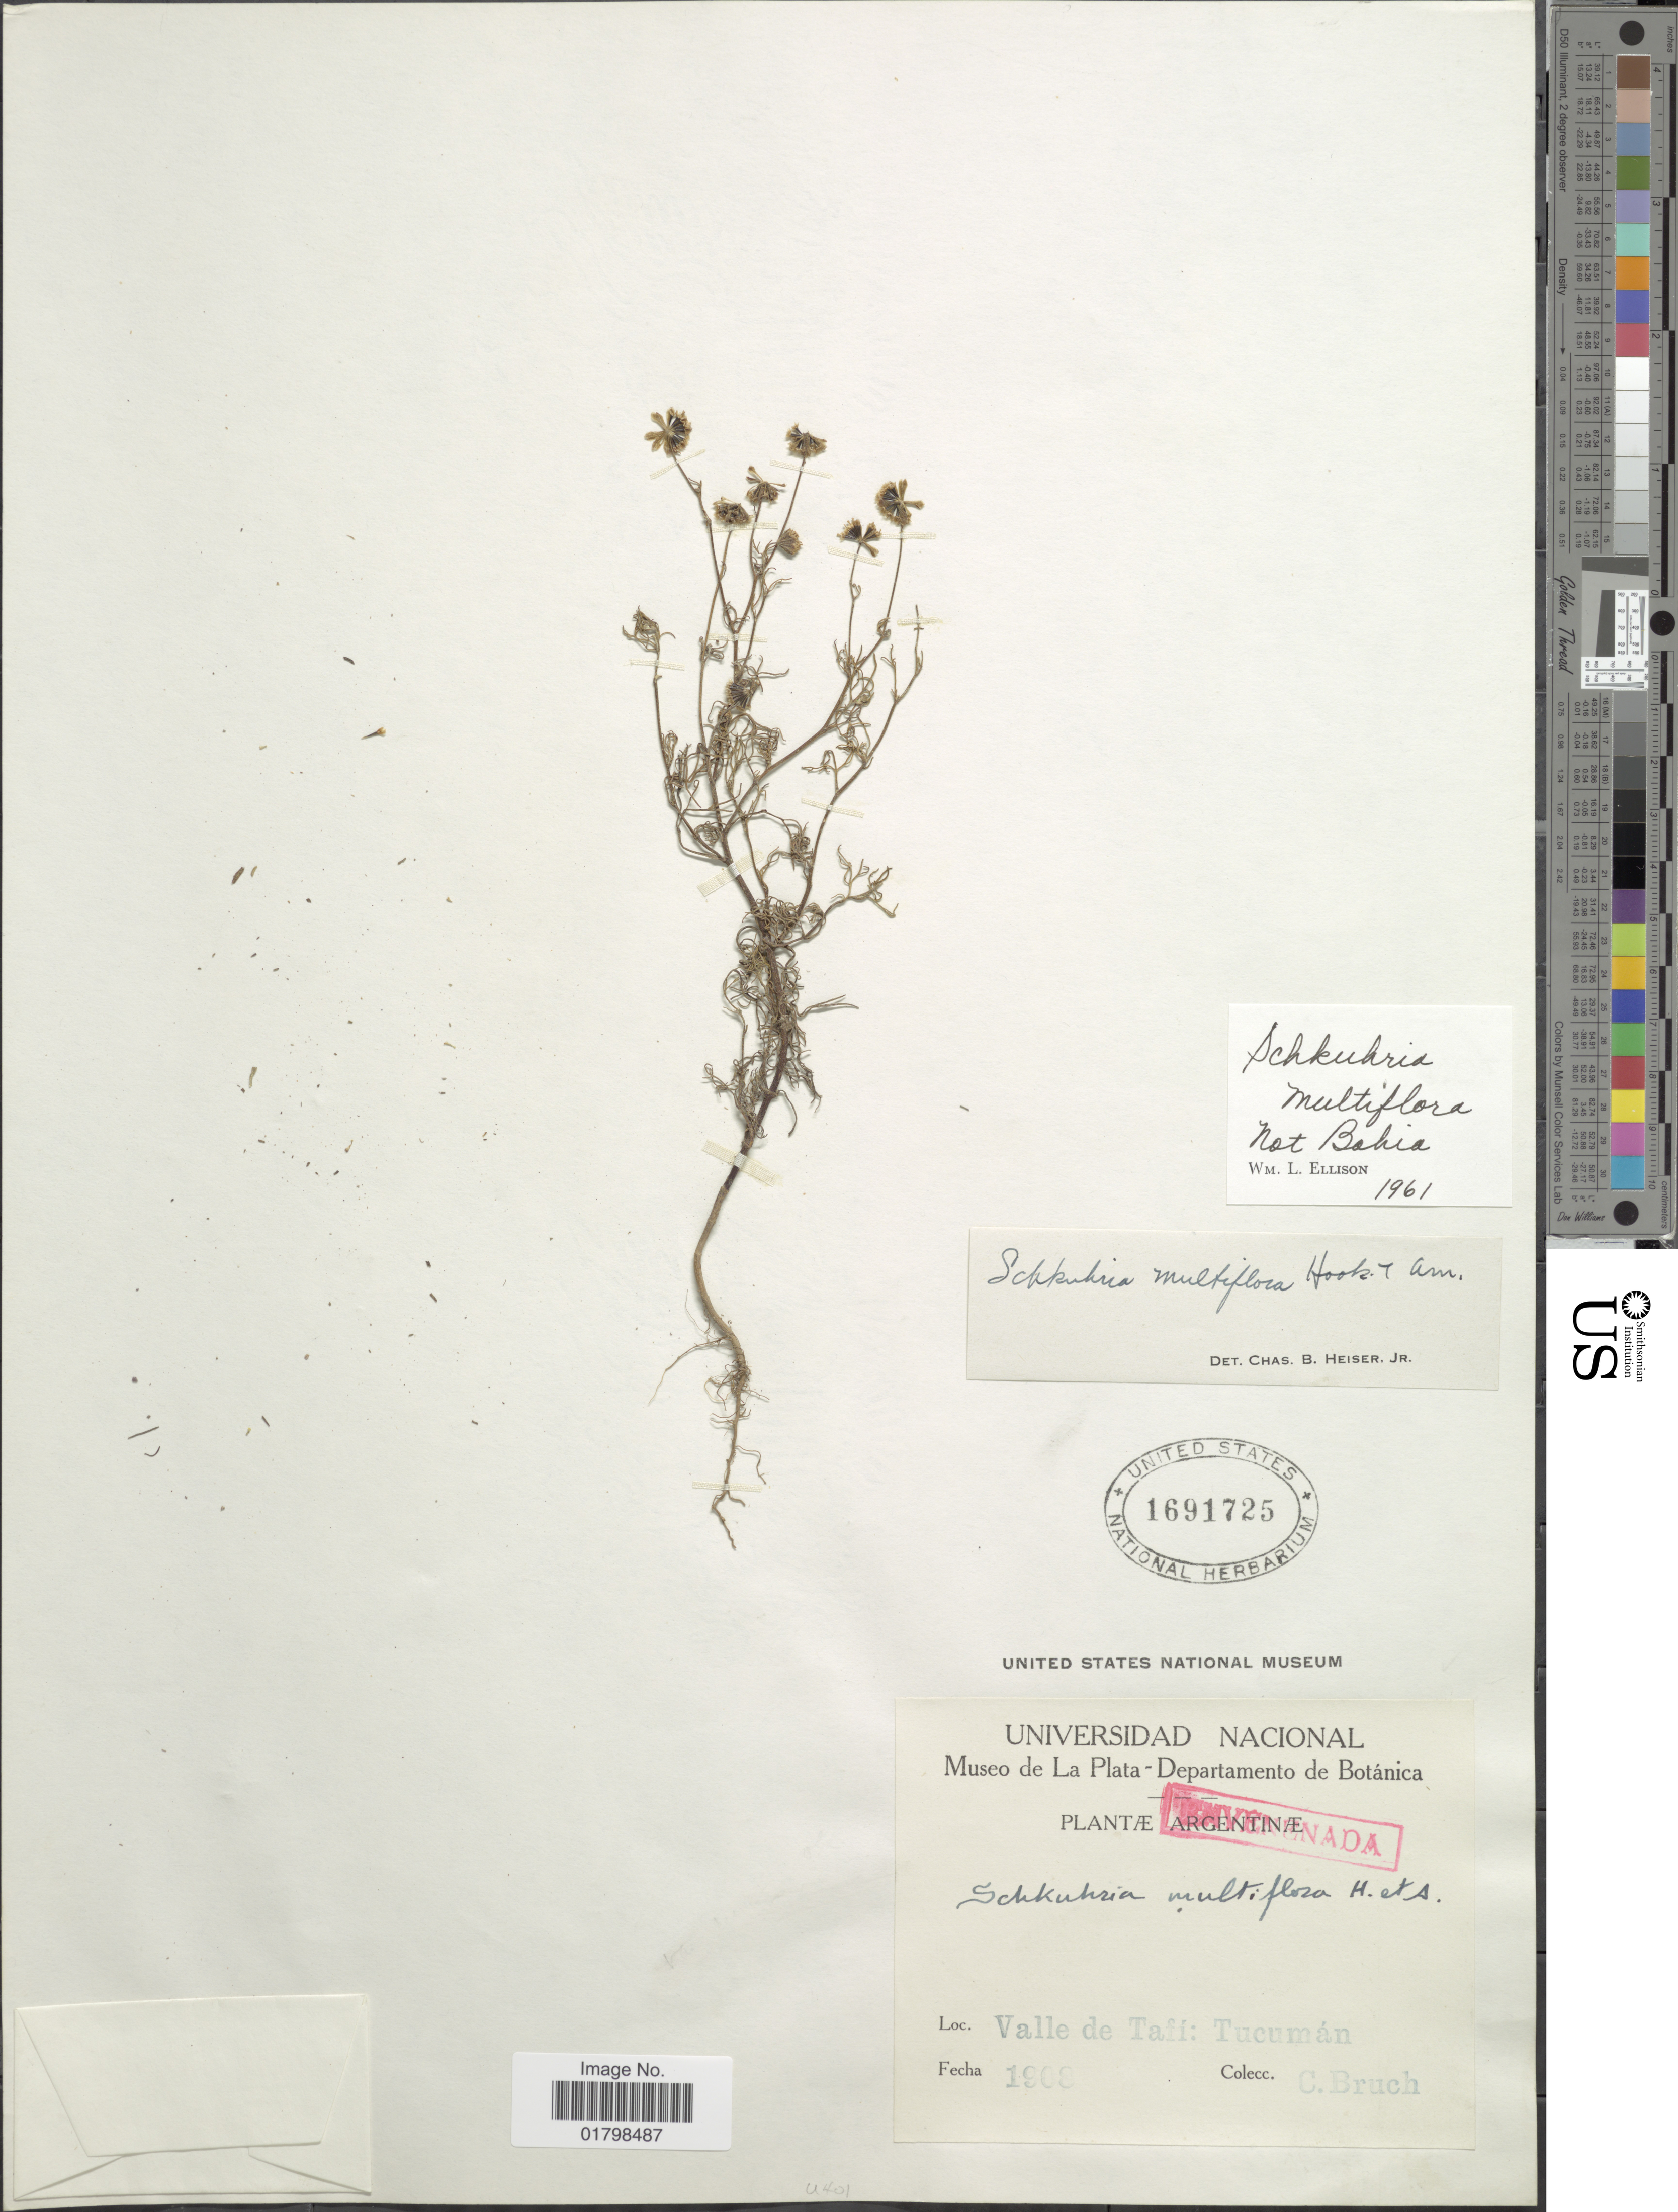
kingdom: Plantae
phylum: Tracheophyta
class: Magnoliopsida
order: Asterales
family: Asteraceae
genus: Schkuhria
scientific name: Schkuhria multiflora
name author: Hook. & Arn.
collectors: C. Bruch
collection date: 1908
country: Argentina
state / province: Tucuman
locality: Valle de Taii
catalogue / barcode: US 1691725